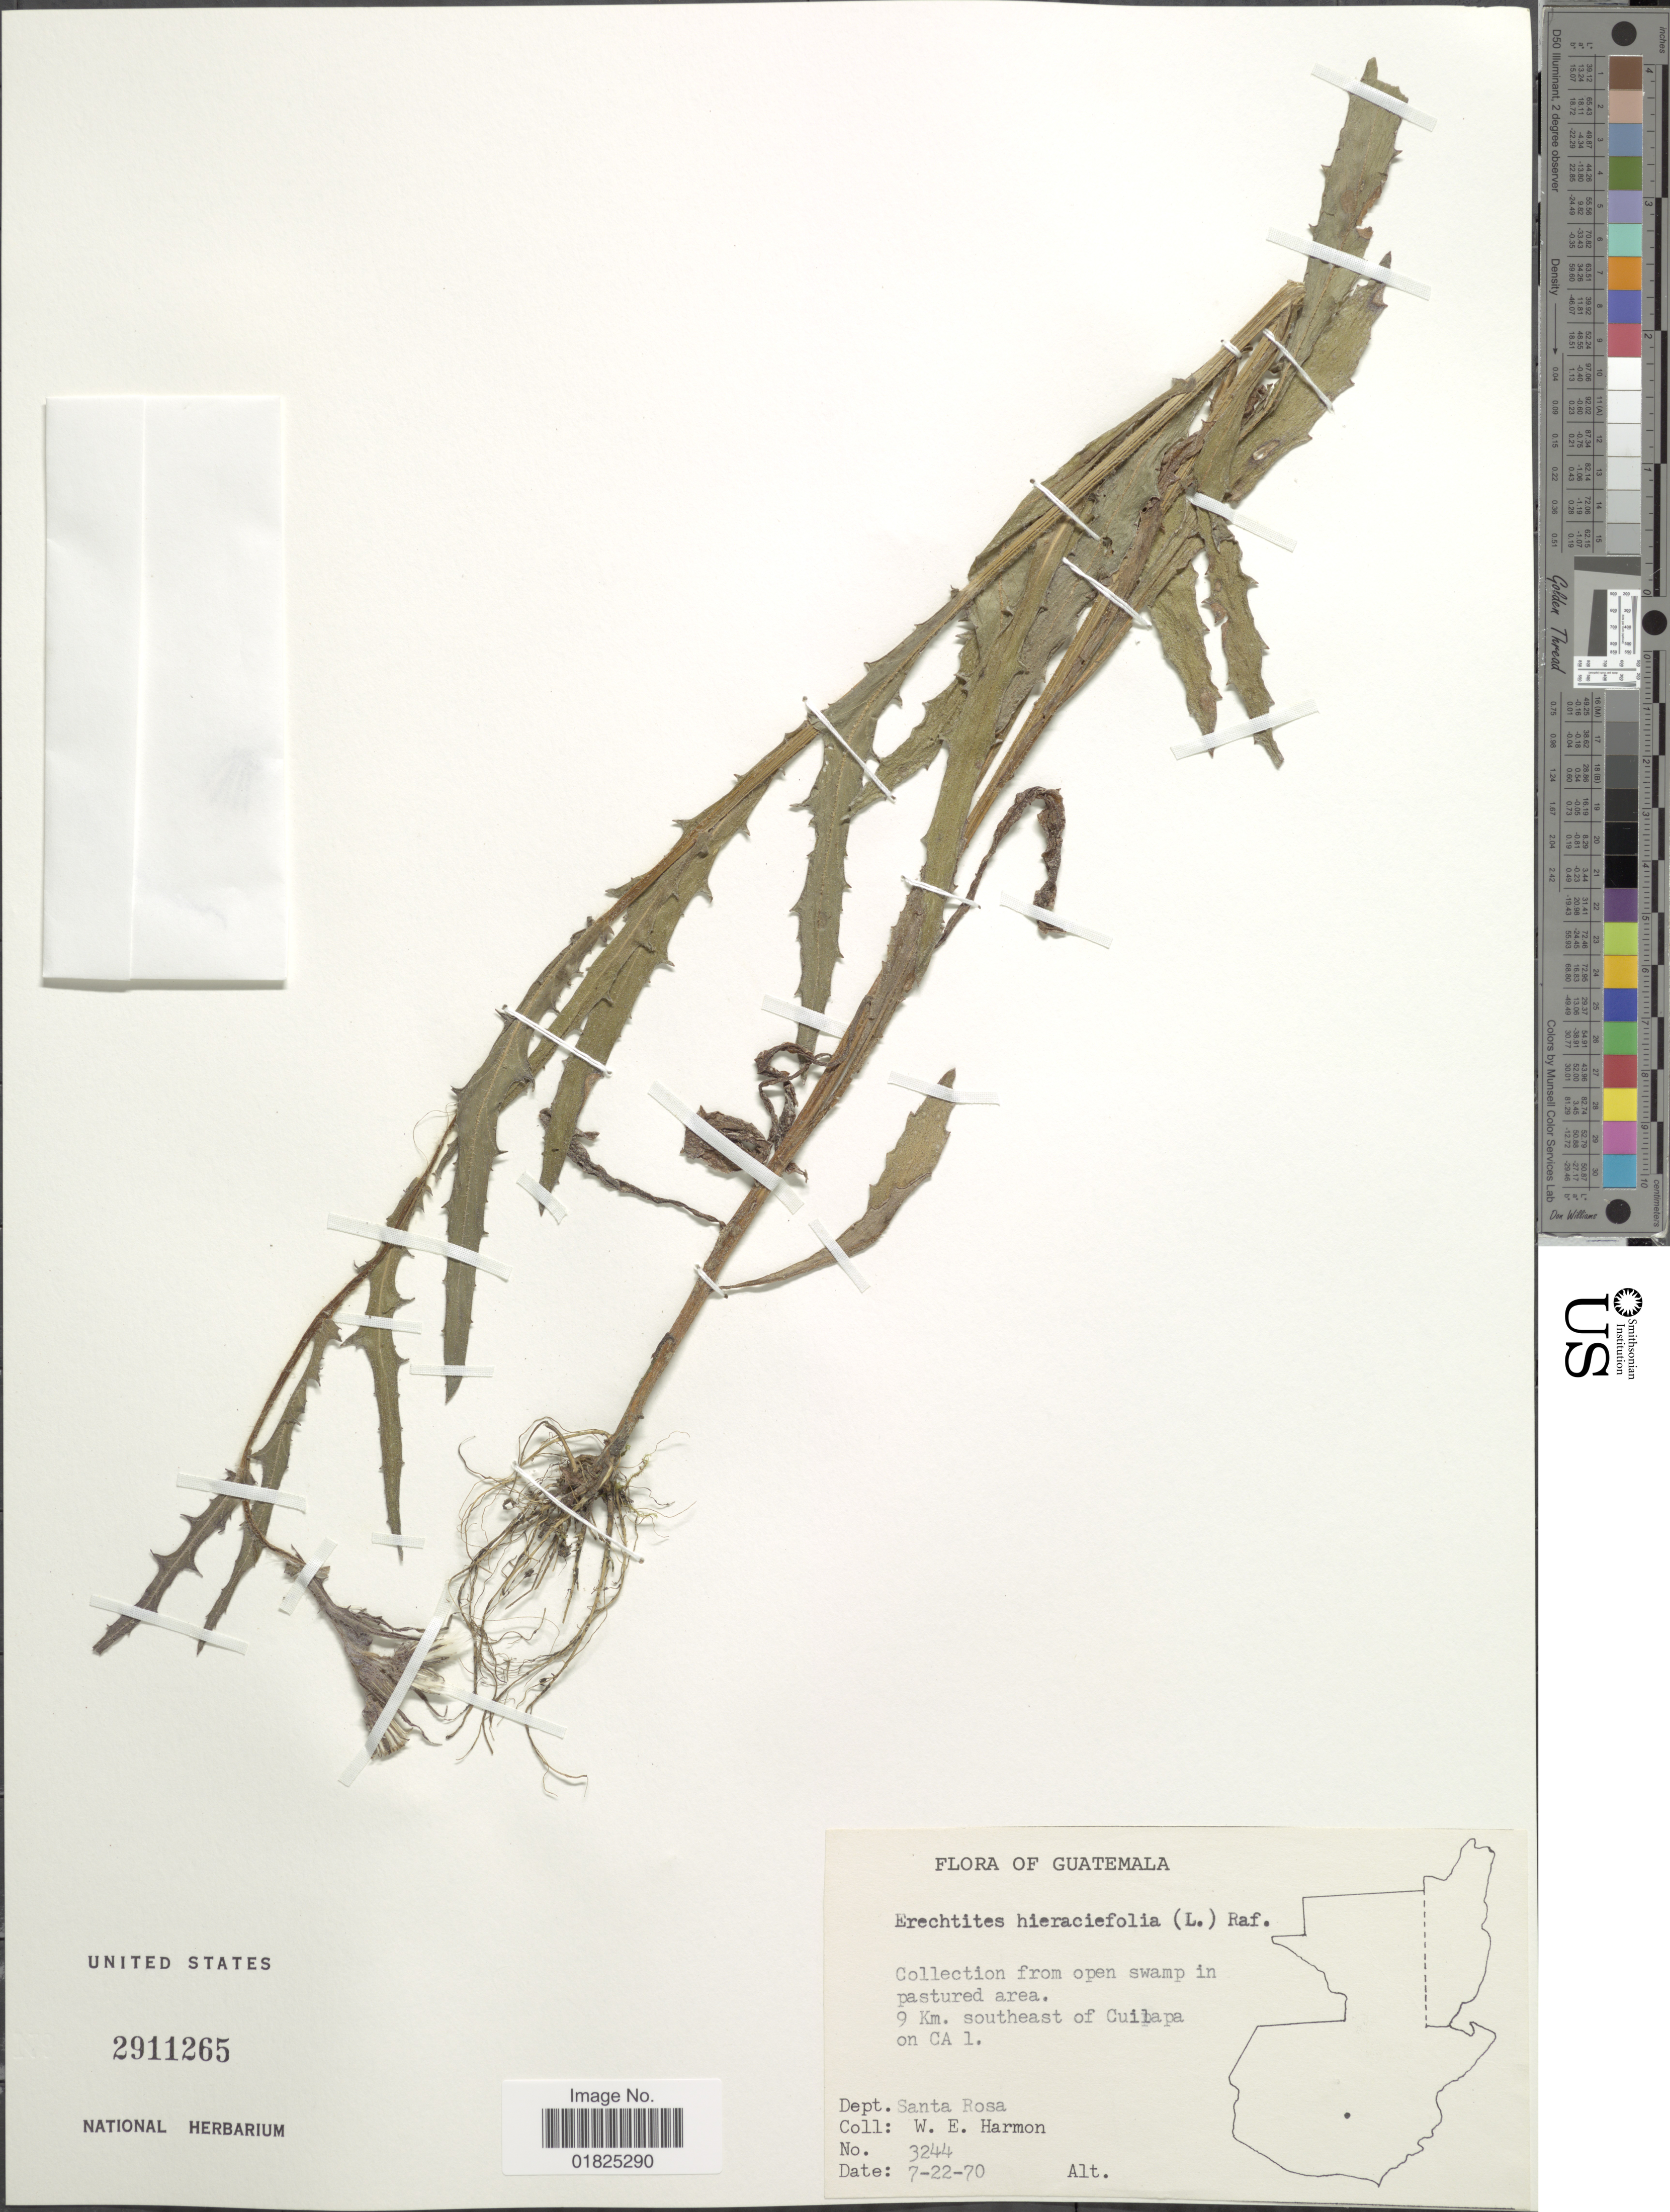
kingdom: Plantae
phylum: Tracheophyta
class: Magnoliopsida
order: Asterales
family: Asteraceae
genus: Erechtites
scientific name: Erechtites hieraciifolius var. cacaliodes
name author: (Fisch. ex Spreng.) Less. ex Griseb.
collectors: W. E. Harmon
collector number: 3244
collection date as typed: Transcribed d/m/y: 22/7/70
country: Guatemala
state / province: Santa Rosa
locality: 9 km. southeat of Cuilapa on CA 1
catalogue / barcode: US 2911265